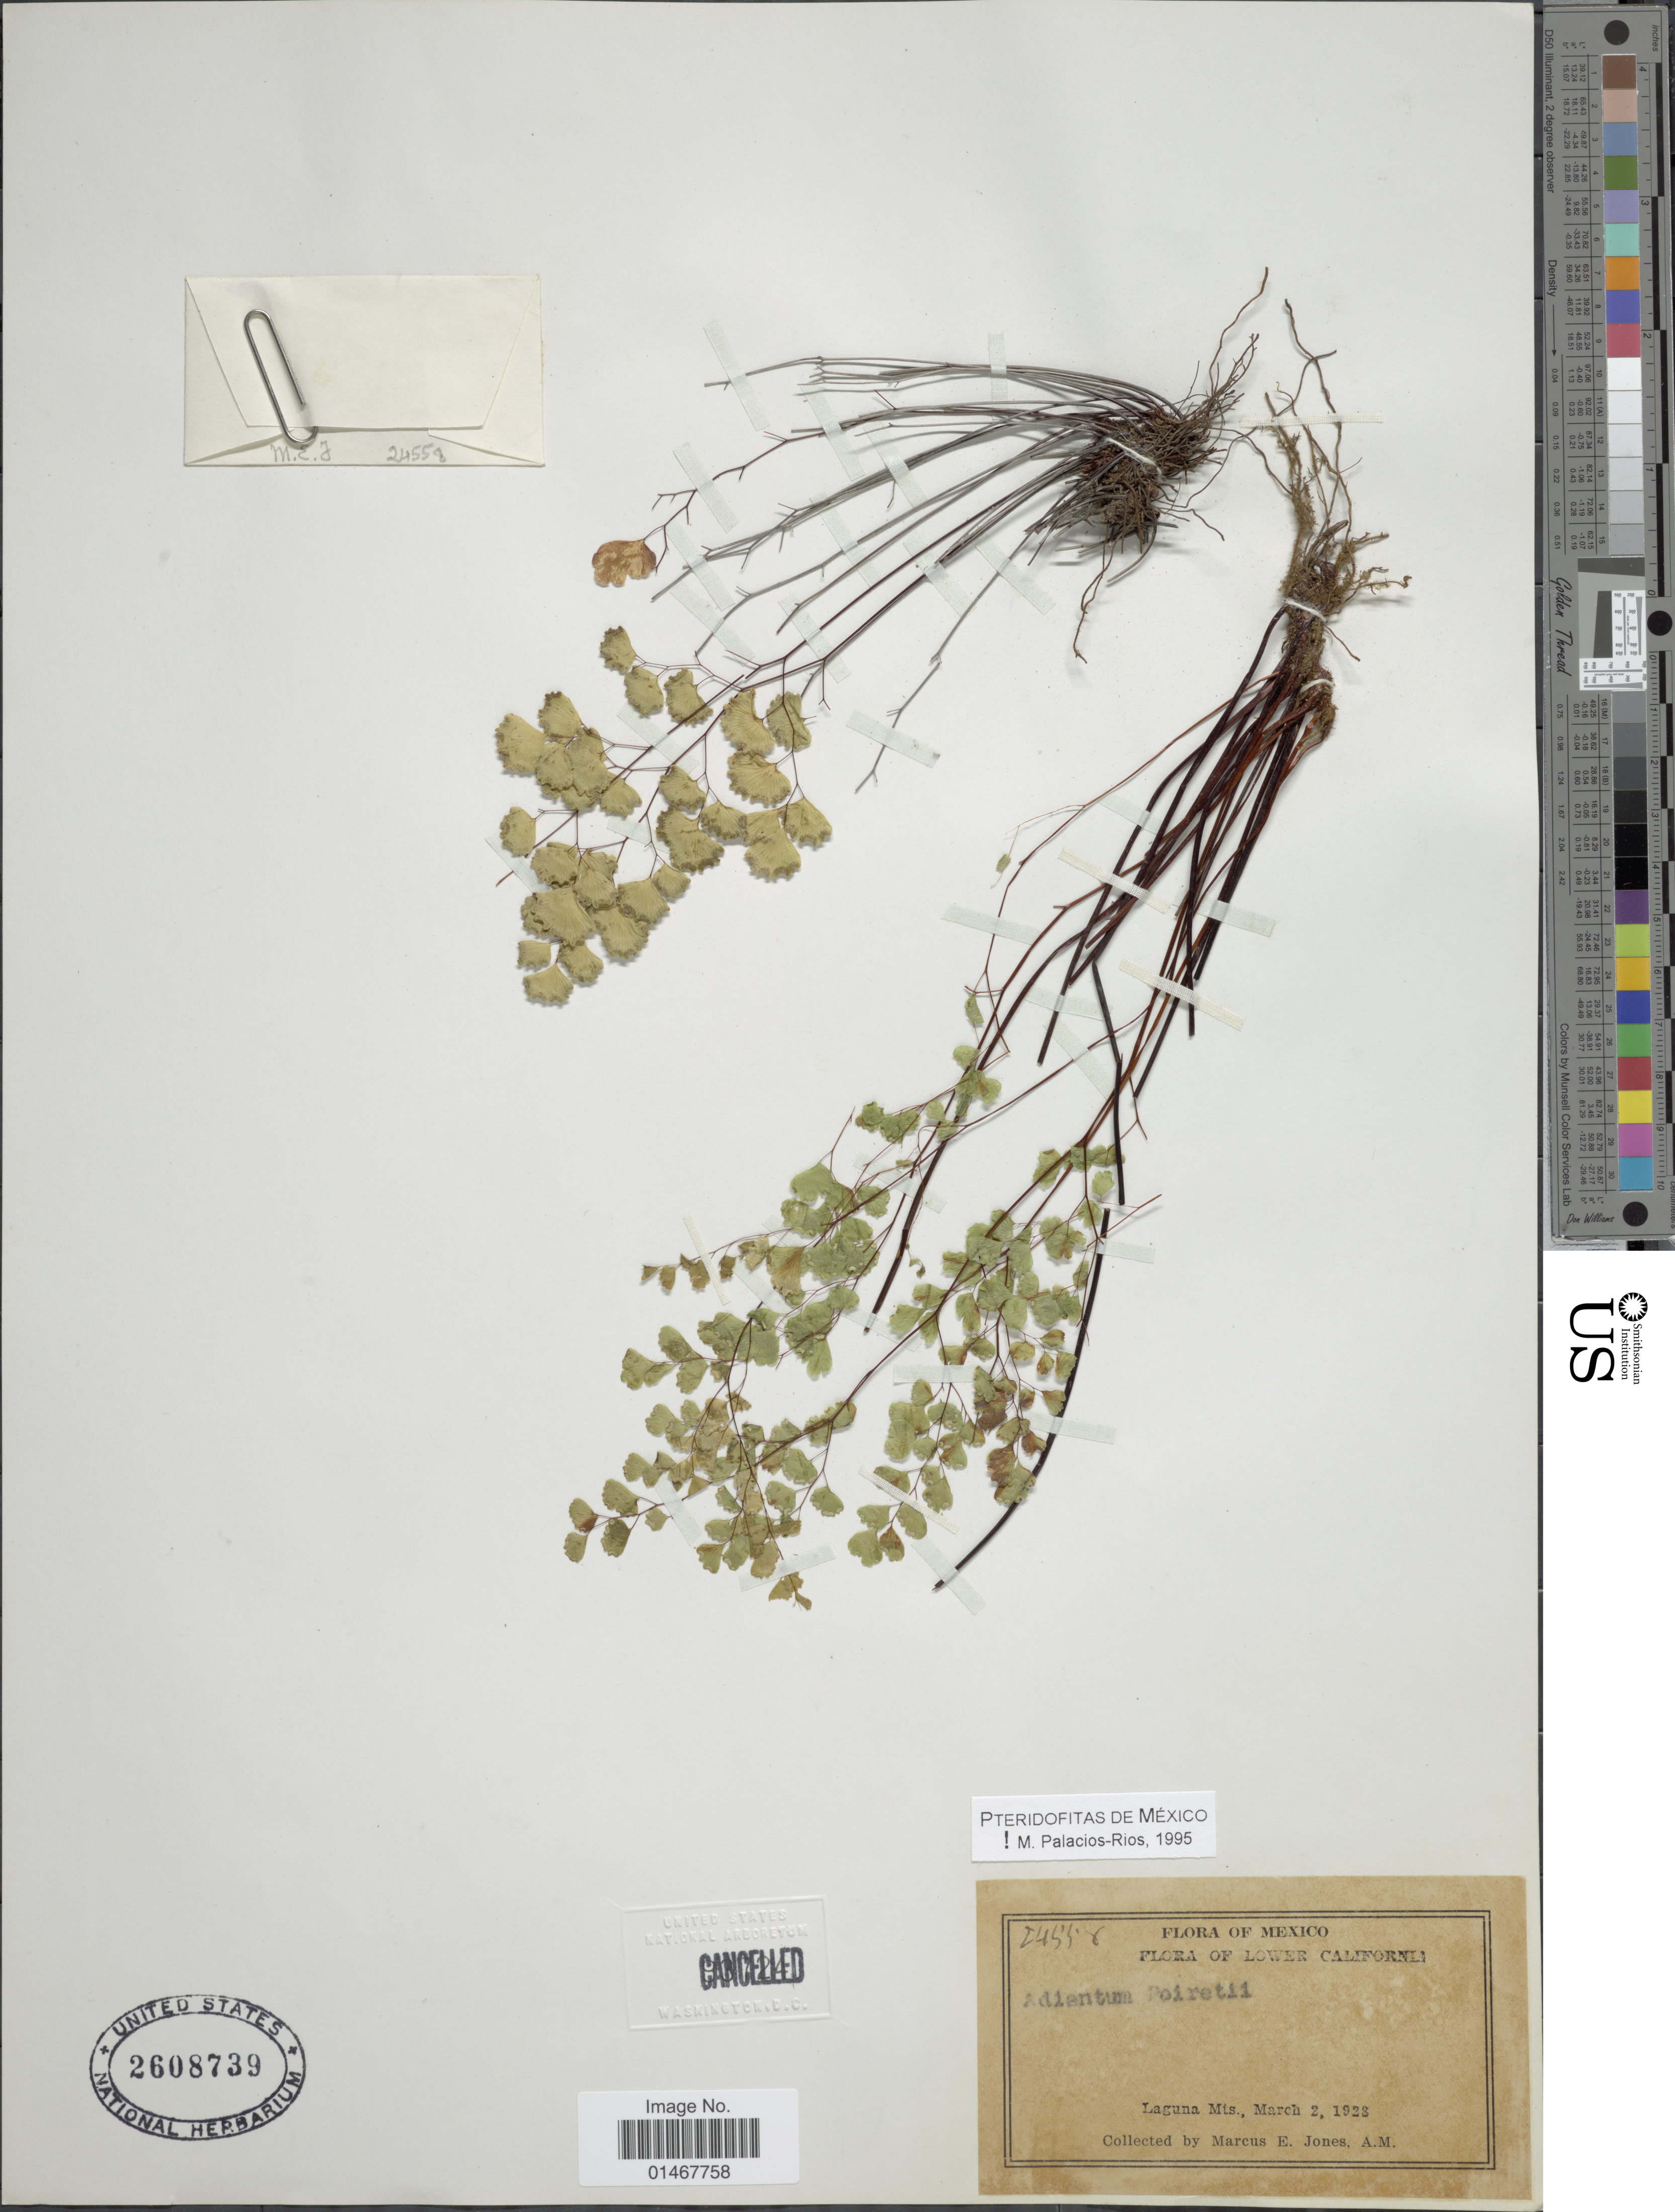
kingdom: Plantae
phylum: Tracheophyta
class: Polypodiopsida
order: Polypodiales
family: Pteridaceae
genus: Adiantum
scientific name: Adiantum poiretii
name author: Wikstr.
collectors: M. E. Jones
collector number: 2455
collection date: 1923-03-02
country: Mexico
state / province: Baja California Sur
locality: Lower California, Laguna Mts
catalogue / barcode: US 2608739